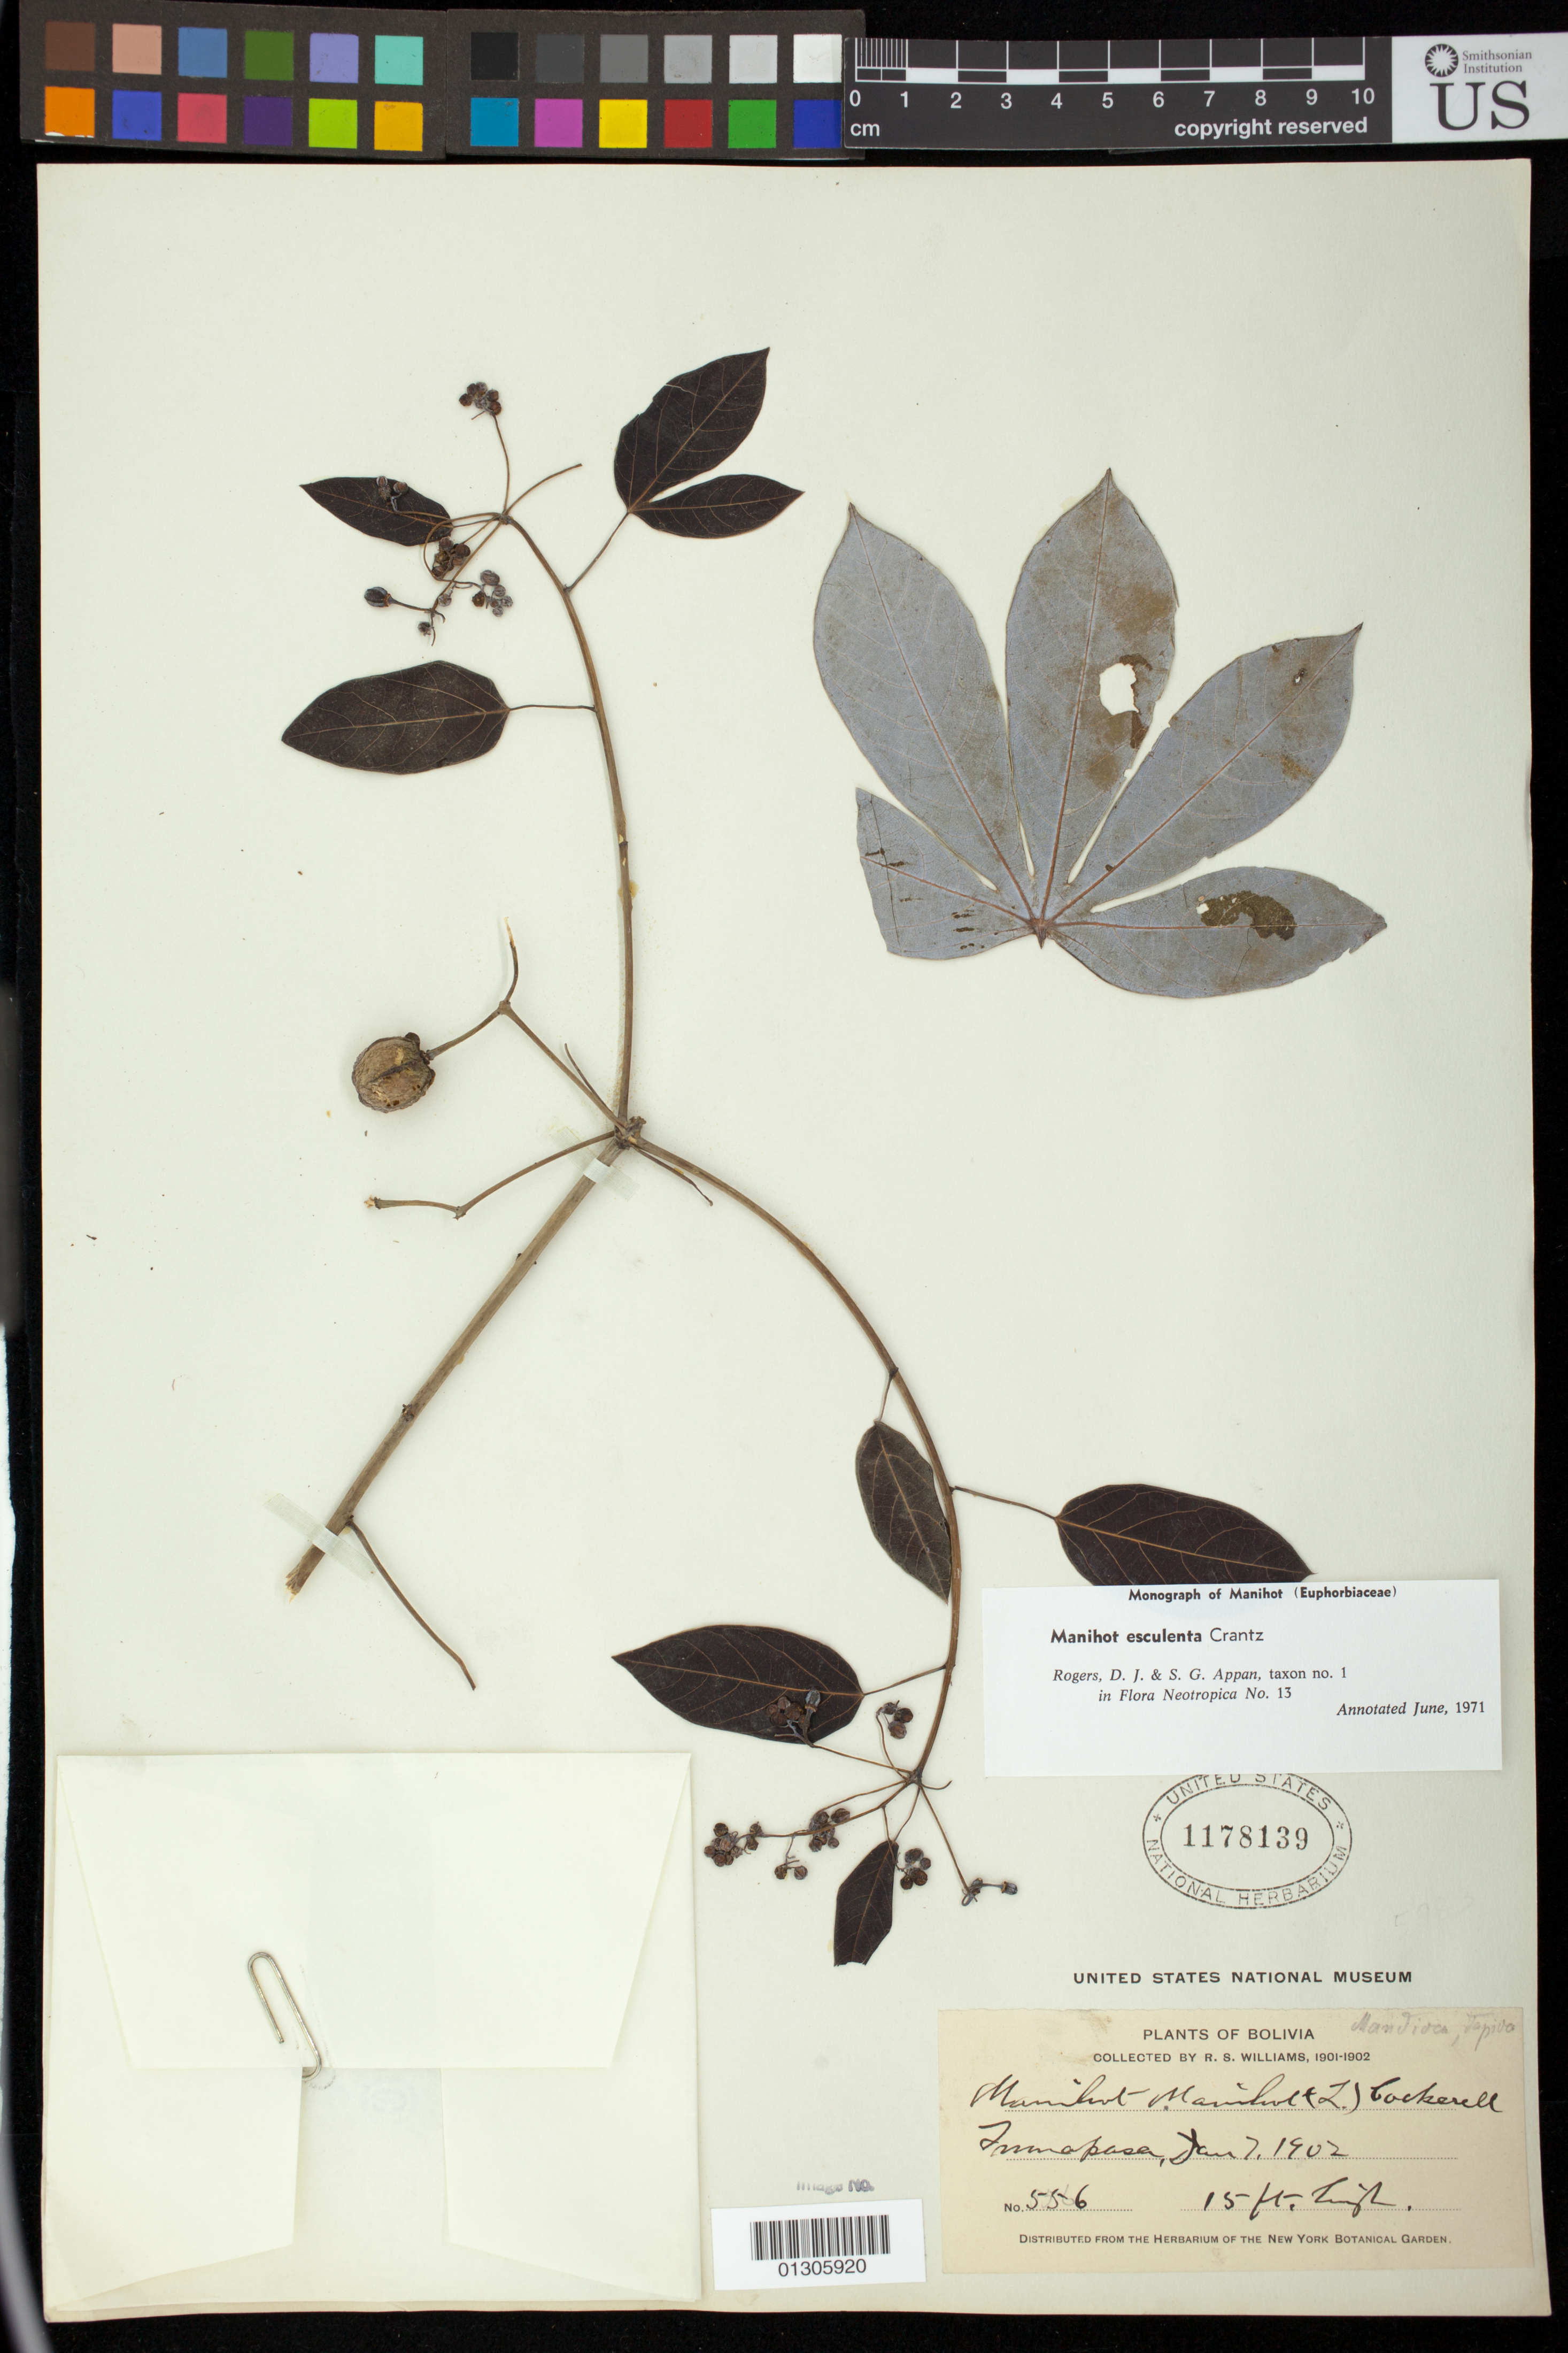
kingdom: Plantae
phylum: Tracheophyta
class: Magnoliopsida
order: Malpighiales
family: Euphorbiaceae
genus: Manihot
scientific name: Manihot esculenta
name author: Crantz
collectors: R. S. Williams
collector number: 556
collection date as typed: Jan. 7, 1902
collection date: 1902-01-07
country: Bolivia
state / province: La Paz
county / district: Iturralde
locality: Tumupasa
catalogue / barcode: US 1178139